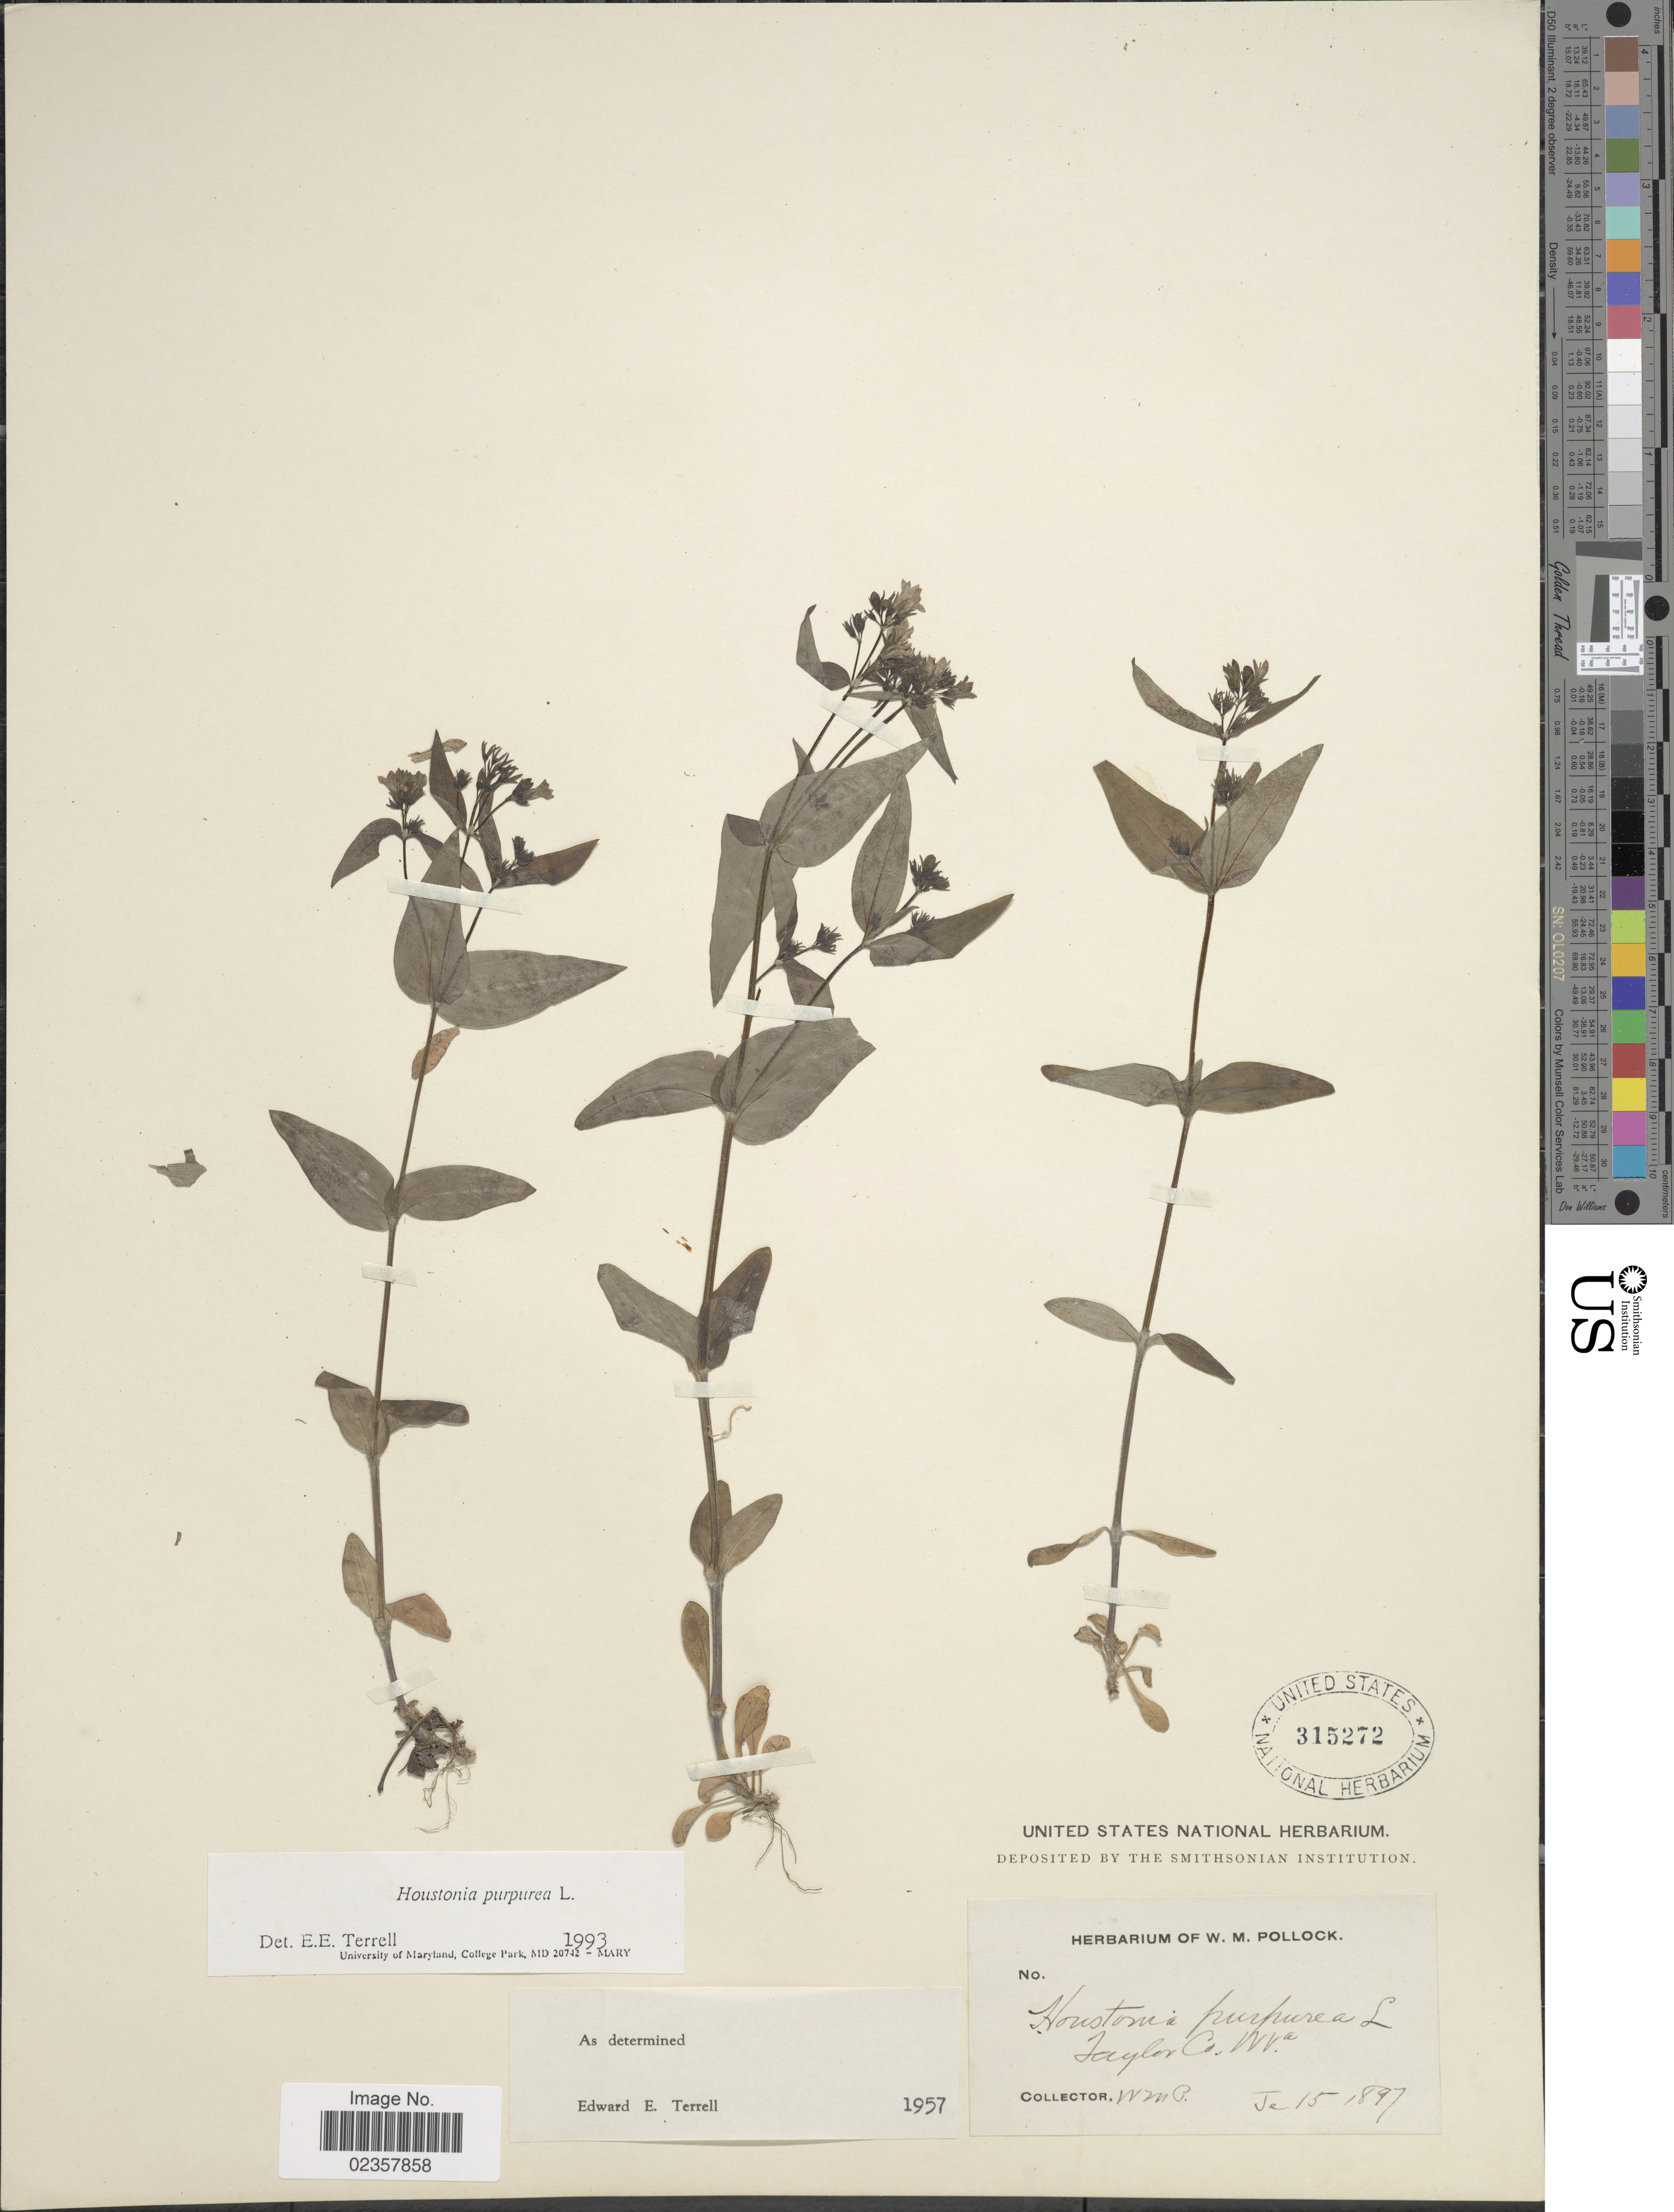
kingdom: Plantae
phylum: Tracheophyta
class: Magnoliopsida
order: Gentianales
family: Rubiaceae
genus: Houstonia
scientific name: Houstonia purpurea var. purpurea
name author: L.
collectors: W. M. Pollock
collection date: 1897-01-15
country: United States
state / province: West Virginia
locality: Taylor W. Va.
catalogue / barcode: US 315272